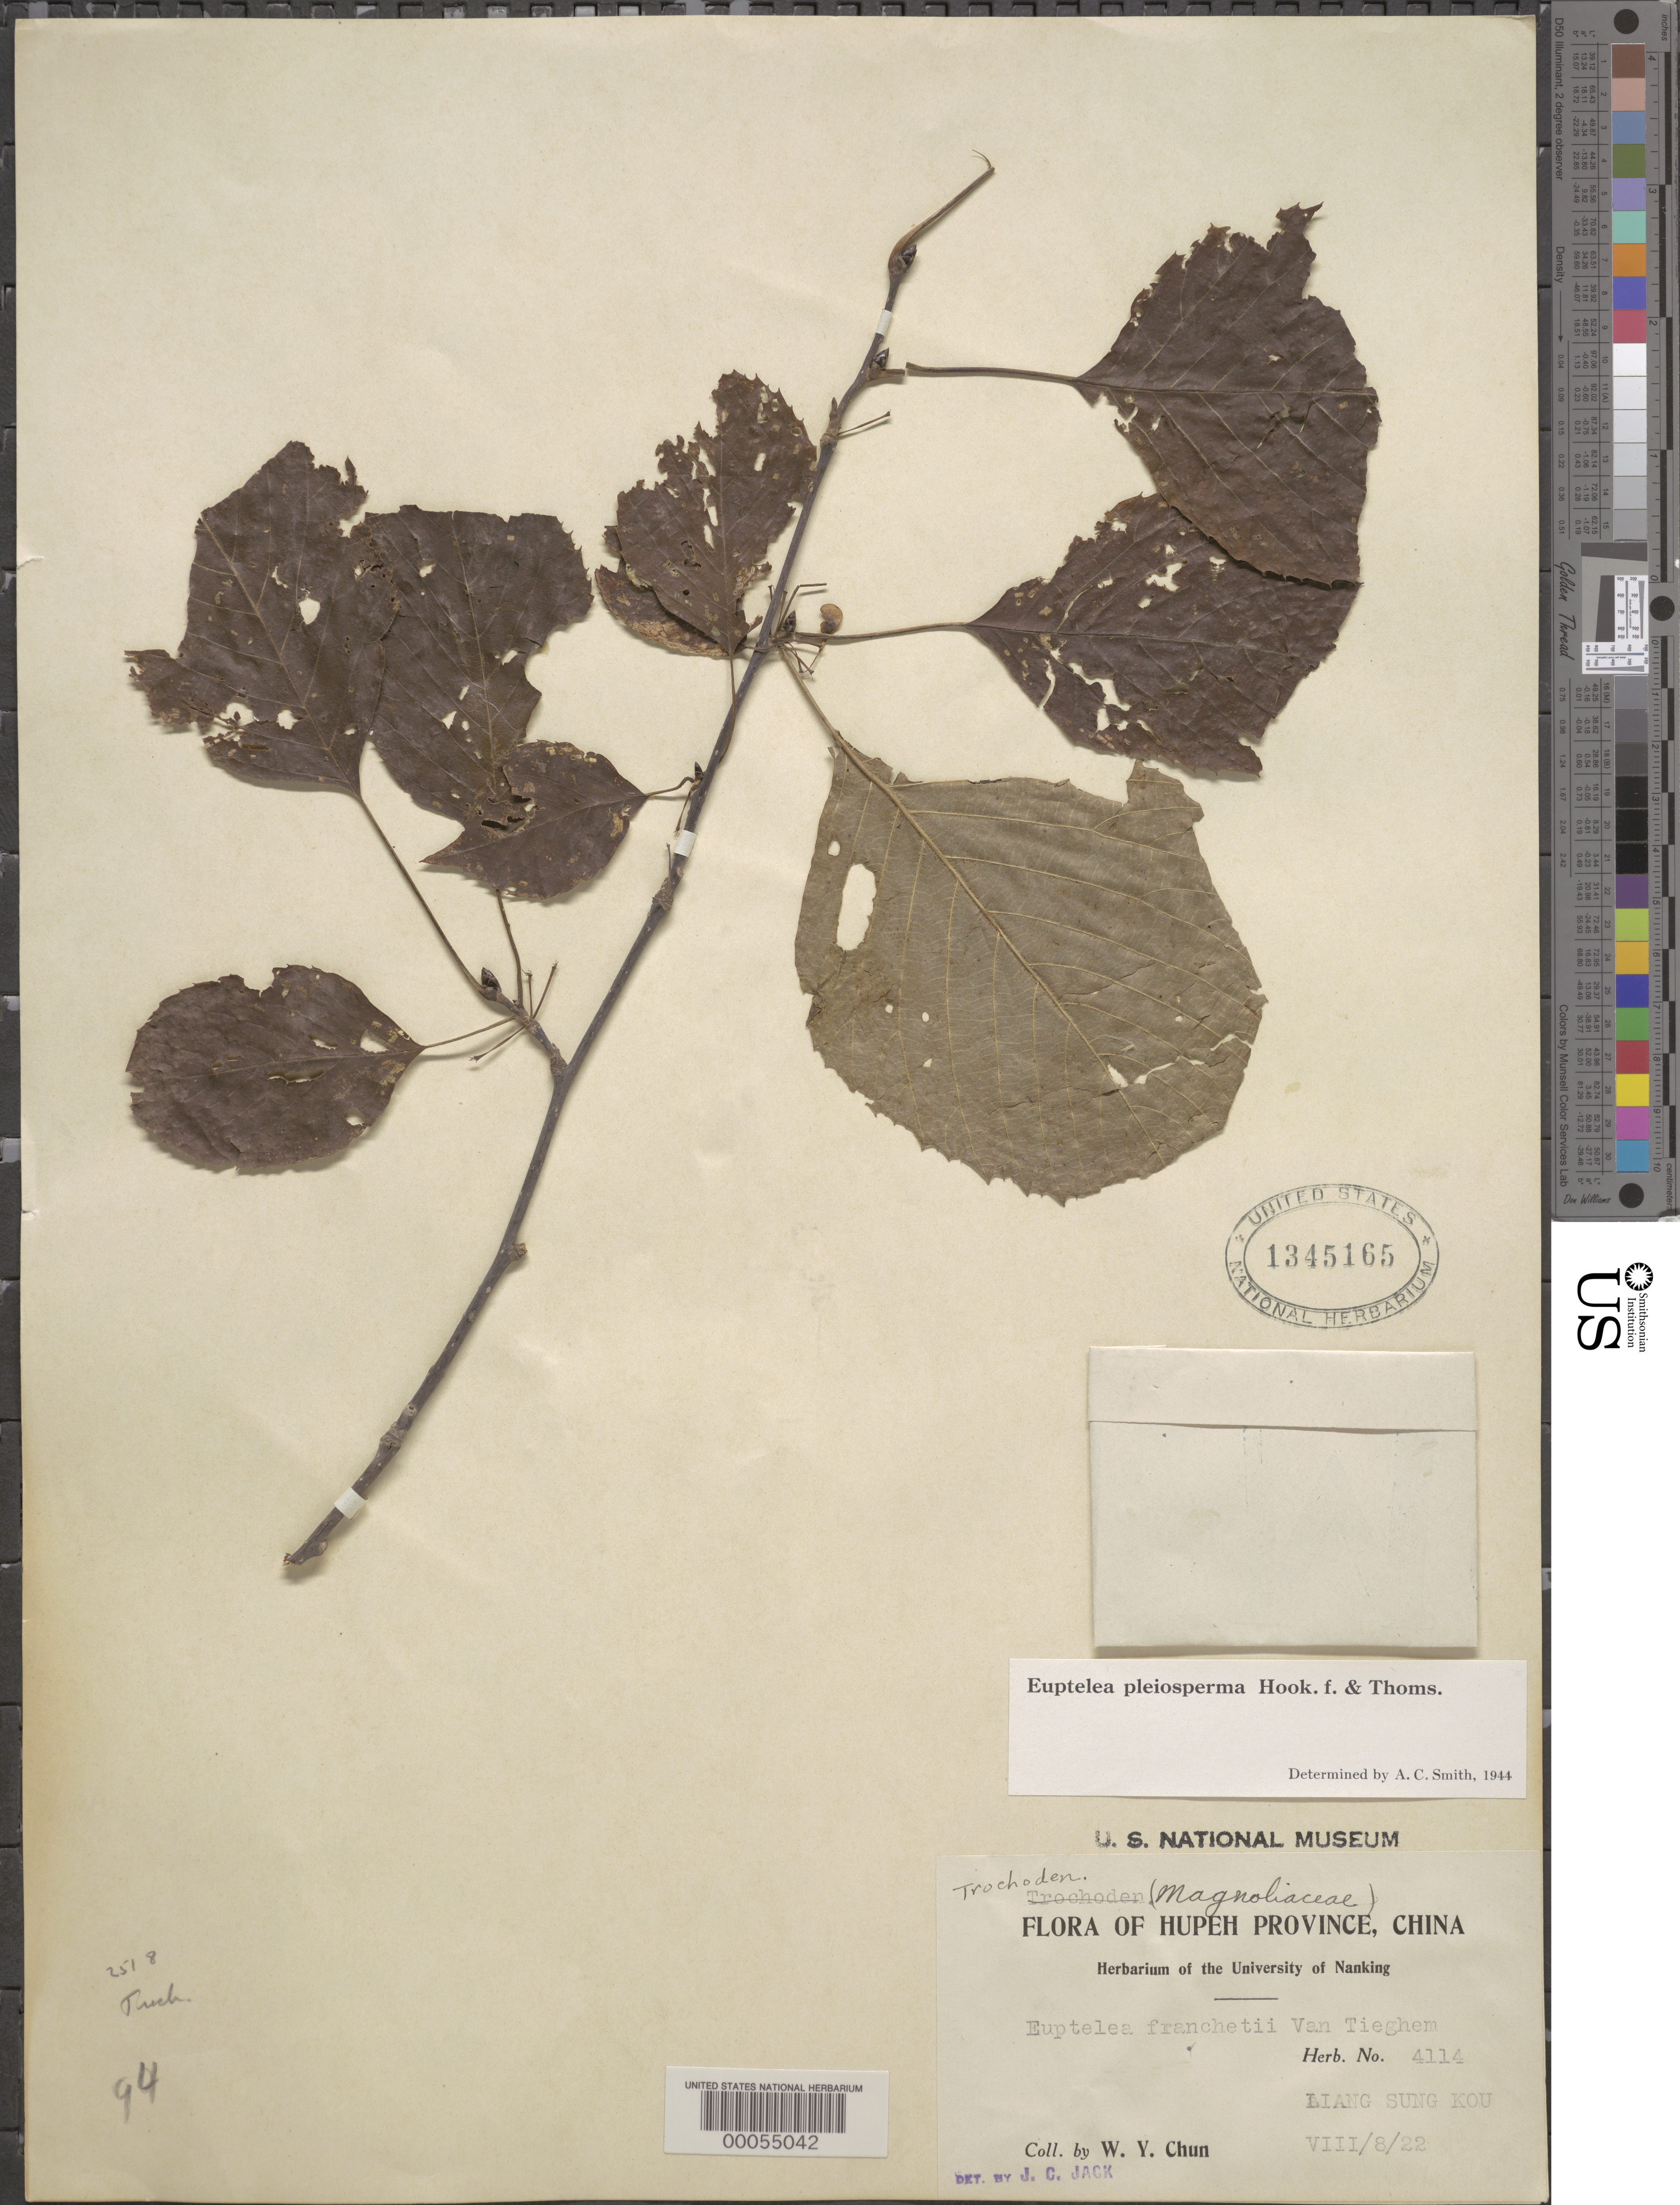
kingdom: Plantae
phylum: Tracheophyta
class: Magnoliopsida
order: Ranunculales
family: Eupteleaceae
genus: Euptelea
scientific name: Euptelea pleiosperma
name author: Hook. f. & Thomson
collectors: W. Y. Chun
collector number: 4114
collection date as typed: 08 Aug 1922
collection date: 1922-08-08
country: China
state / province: Hubei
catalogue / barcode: US 1345165